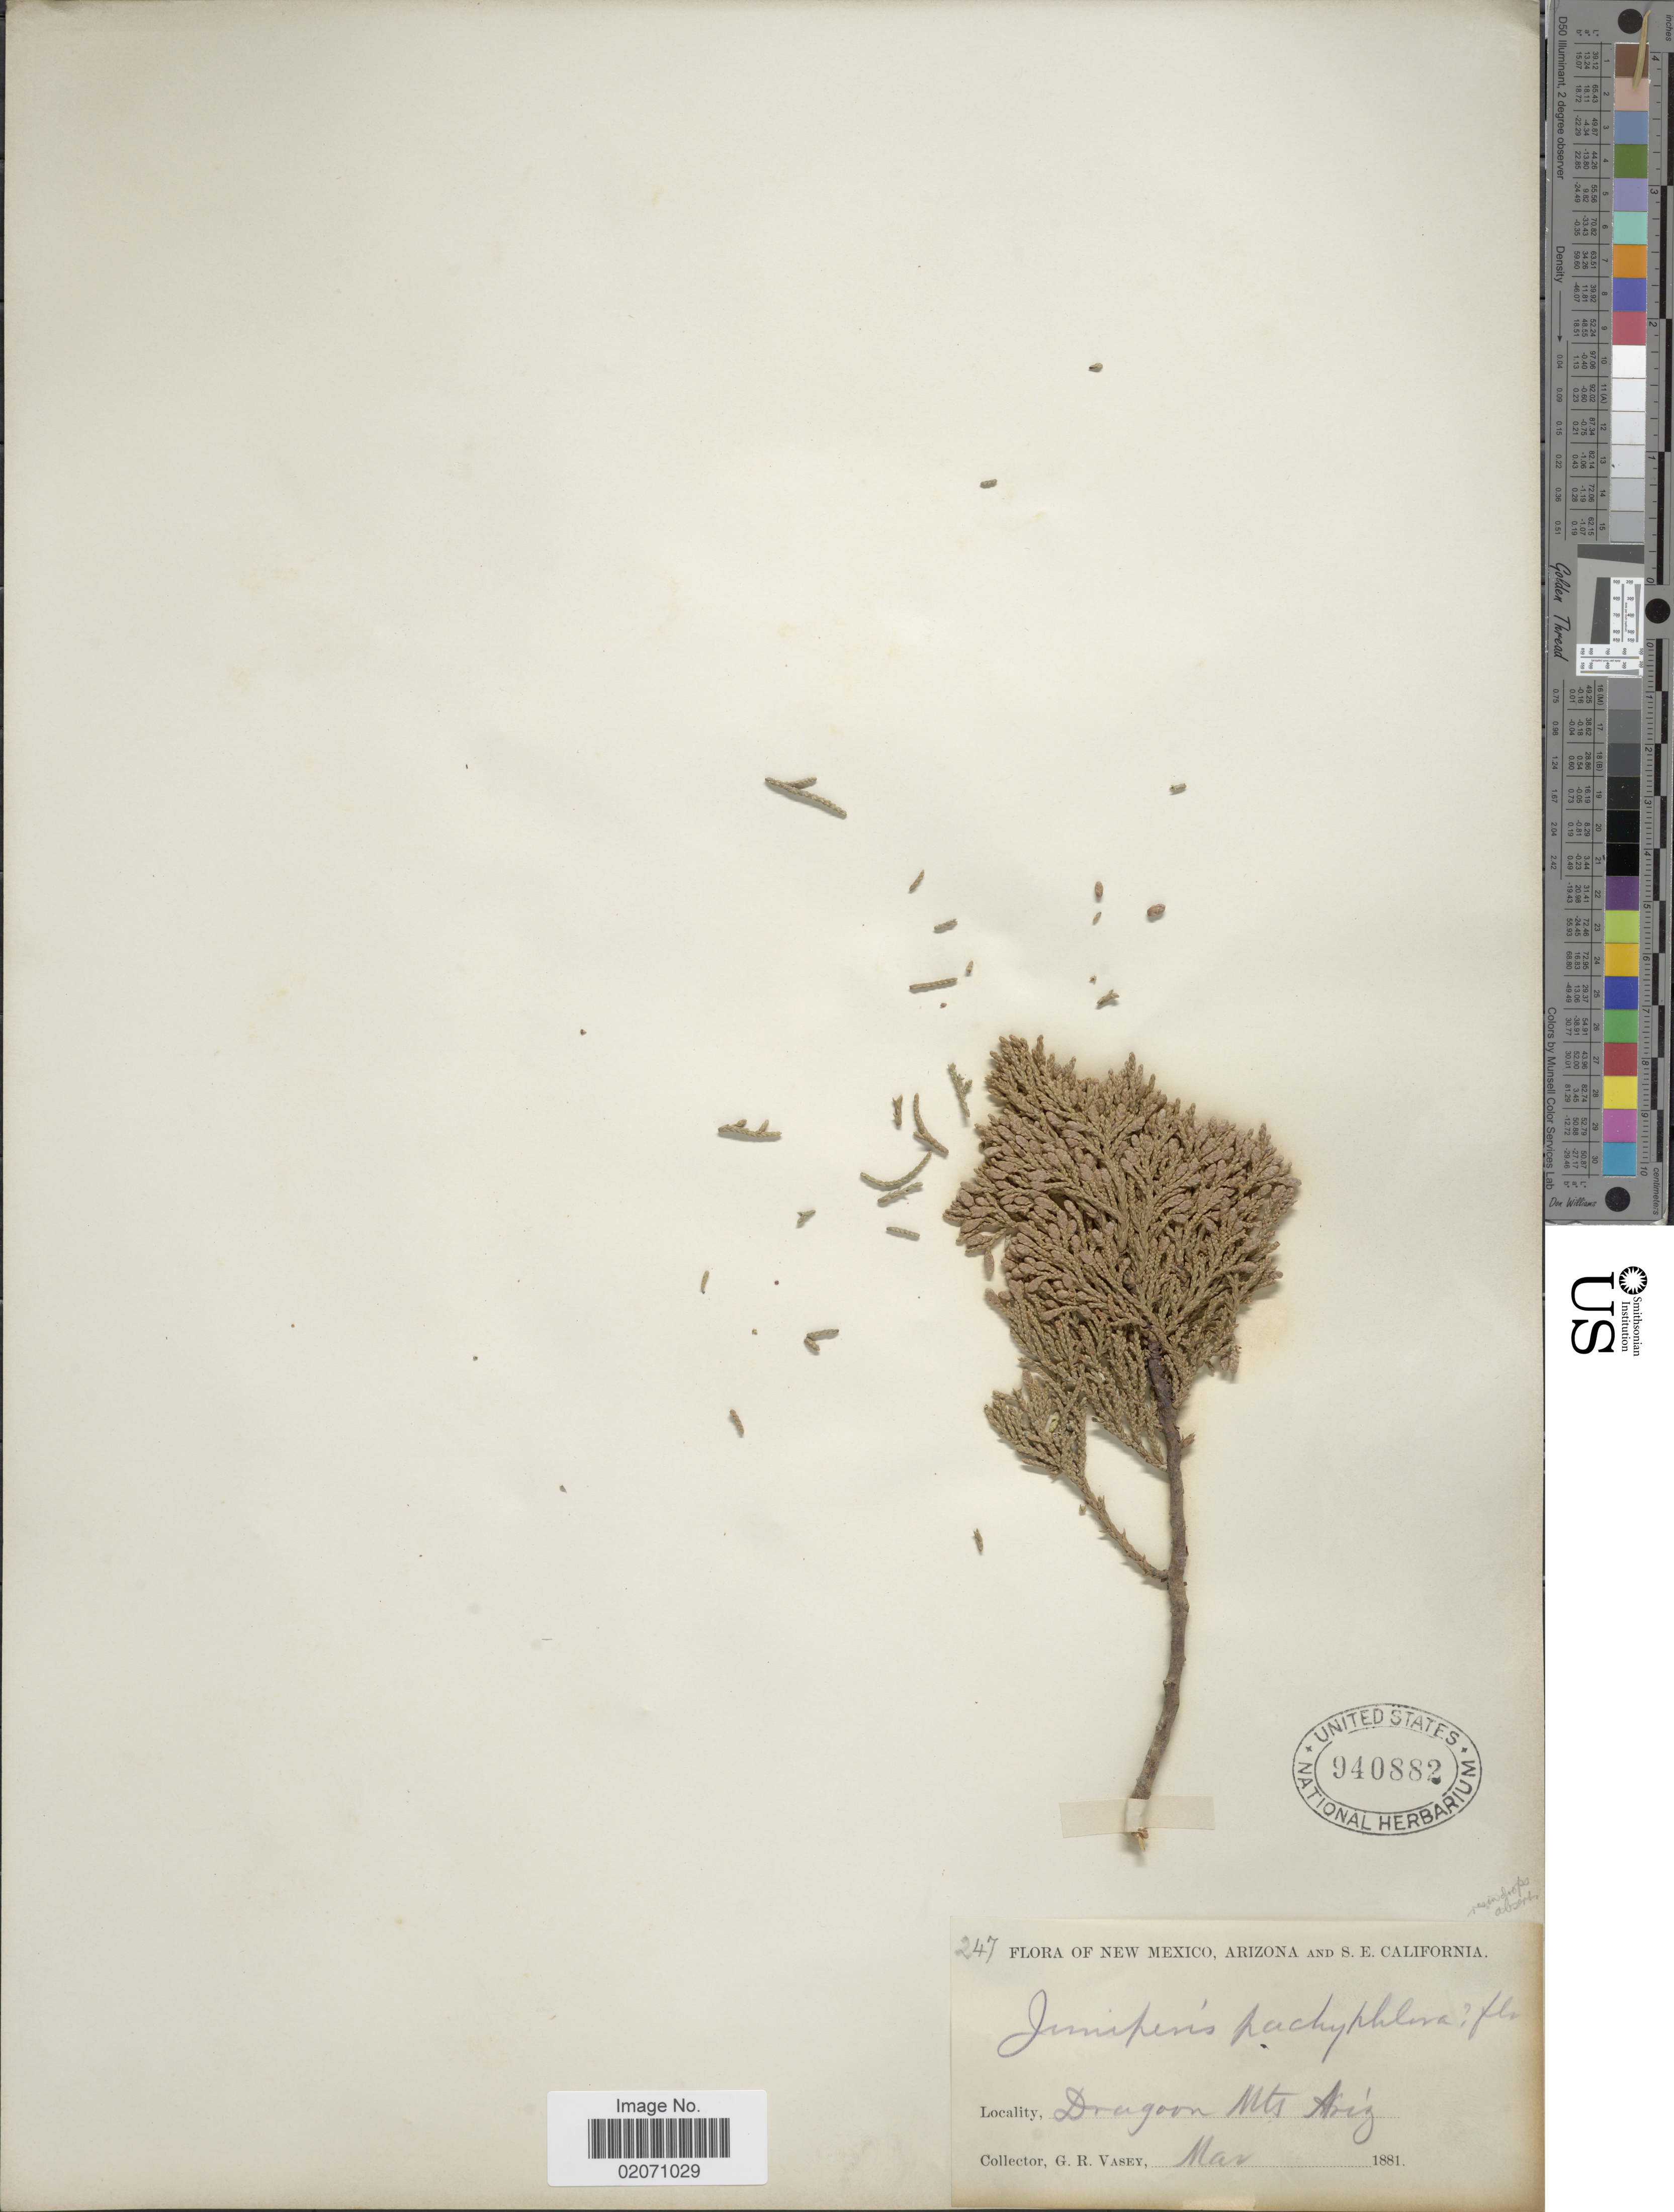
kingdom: Plantae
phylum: Tracheophyta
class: Pinopsida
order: Pinales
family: Cupressaceae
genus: Juniperus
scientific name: Juniperus deppeana var. pachyphlaea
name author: (Torr.) Martínez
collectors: G. R. Vasey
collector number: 247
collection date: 1881-03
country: United States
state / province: Arizona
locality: Dragoon Mts.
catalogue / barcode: US 940882